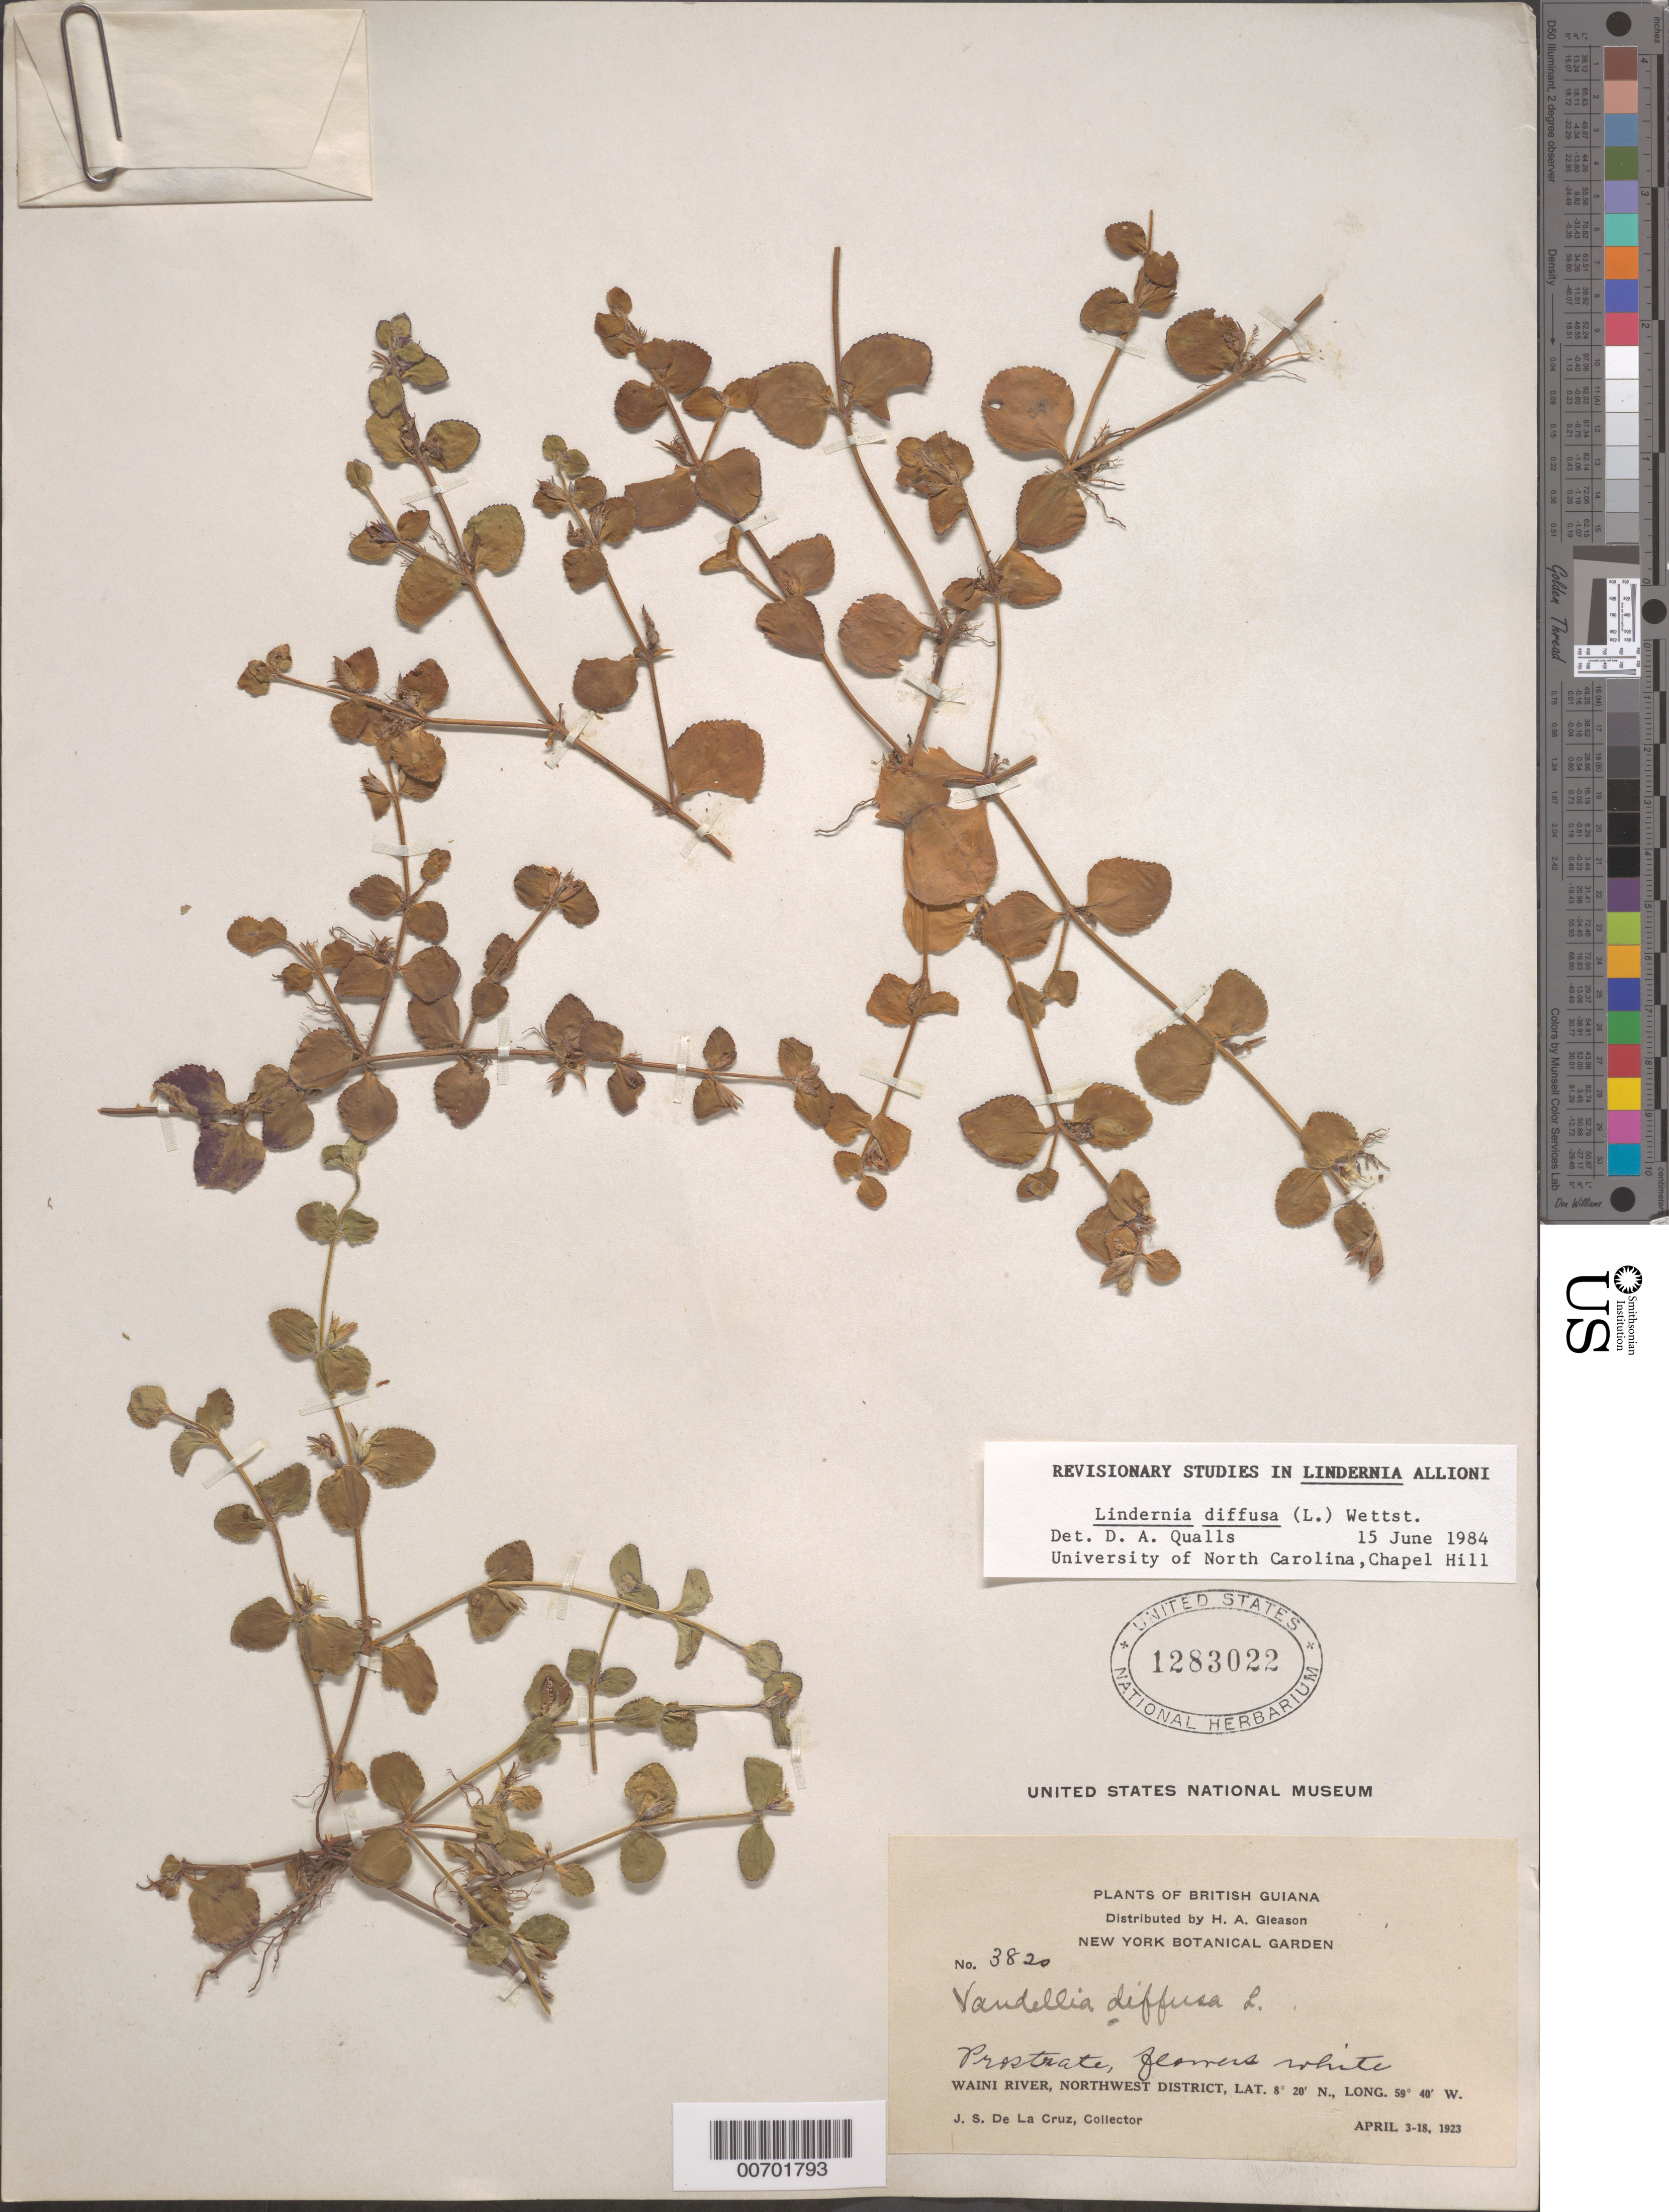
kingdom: Plantae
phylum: Tracheophyta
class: Magnoliopsida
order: Lamiales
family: Linderniaceae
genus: Lindernia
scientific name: Lindernia diffusa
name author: (L.) Wettst.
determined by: Qualls, D. A.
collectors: J. S. de la Cruz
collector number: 3820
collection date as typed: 3-Apr-23 to 18-Apr-23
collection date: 1923-04-03/1923-04-18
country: Guyana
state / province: Barima-Waini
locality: Waini R., NW District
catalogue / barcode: US 1283022